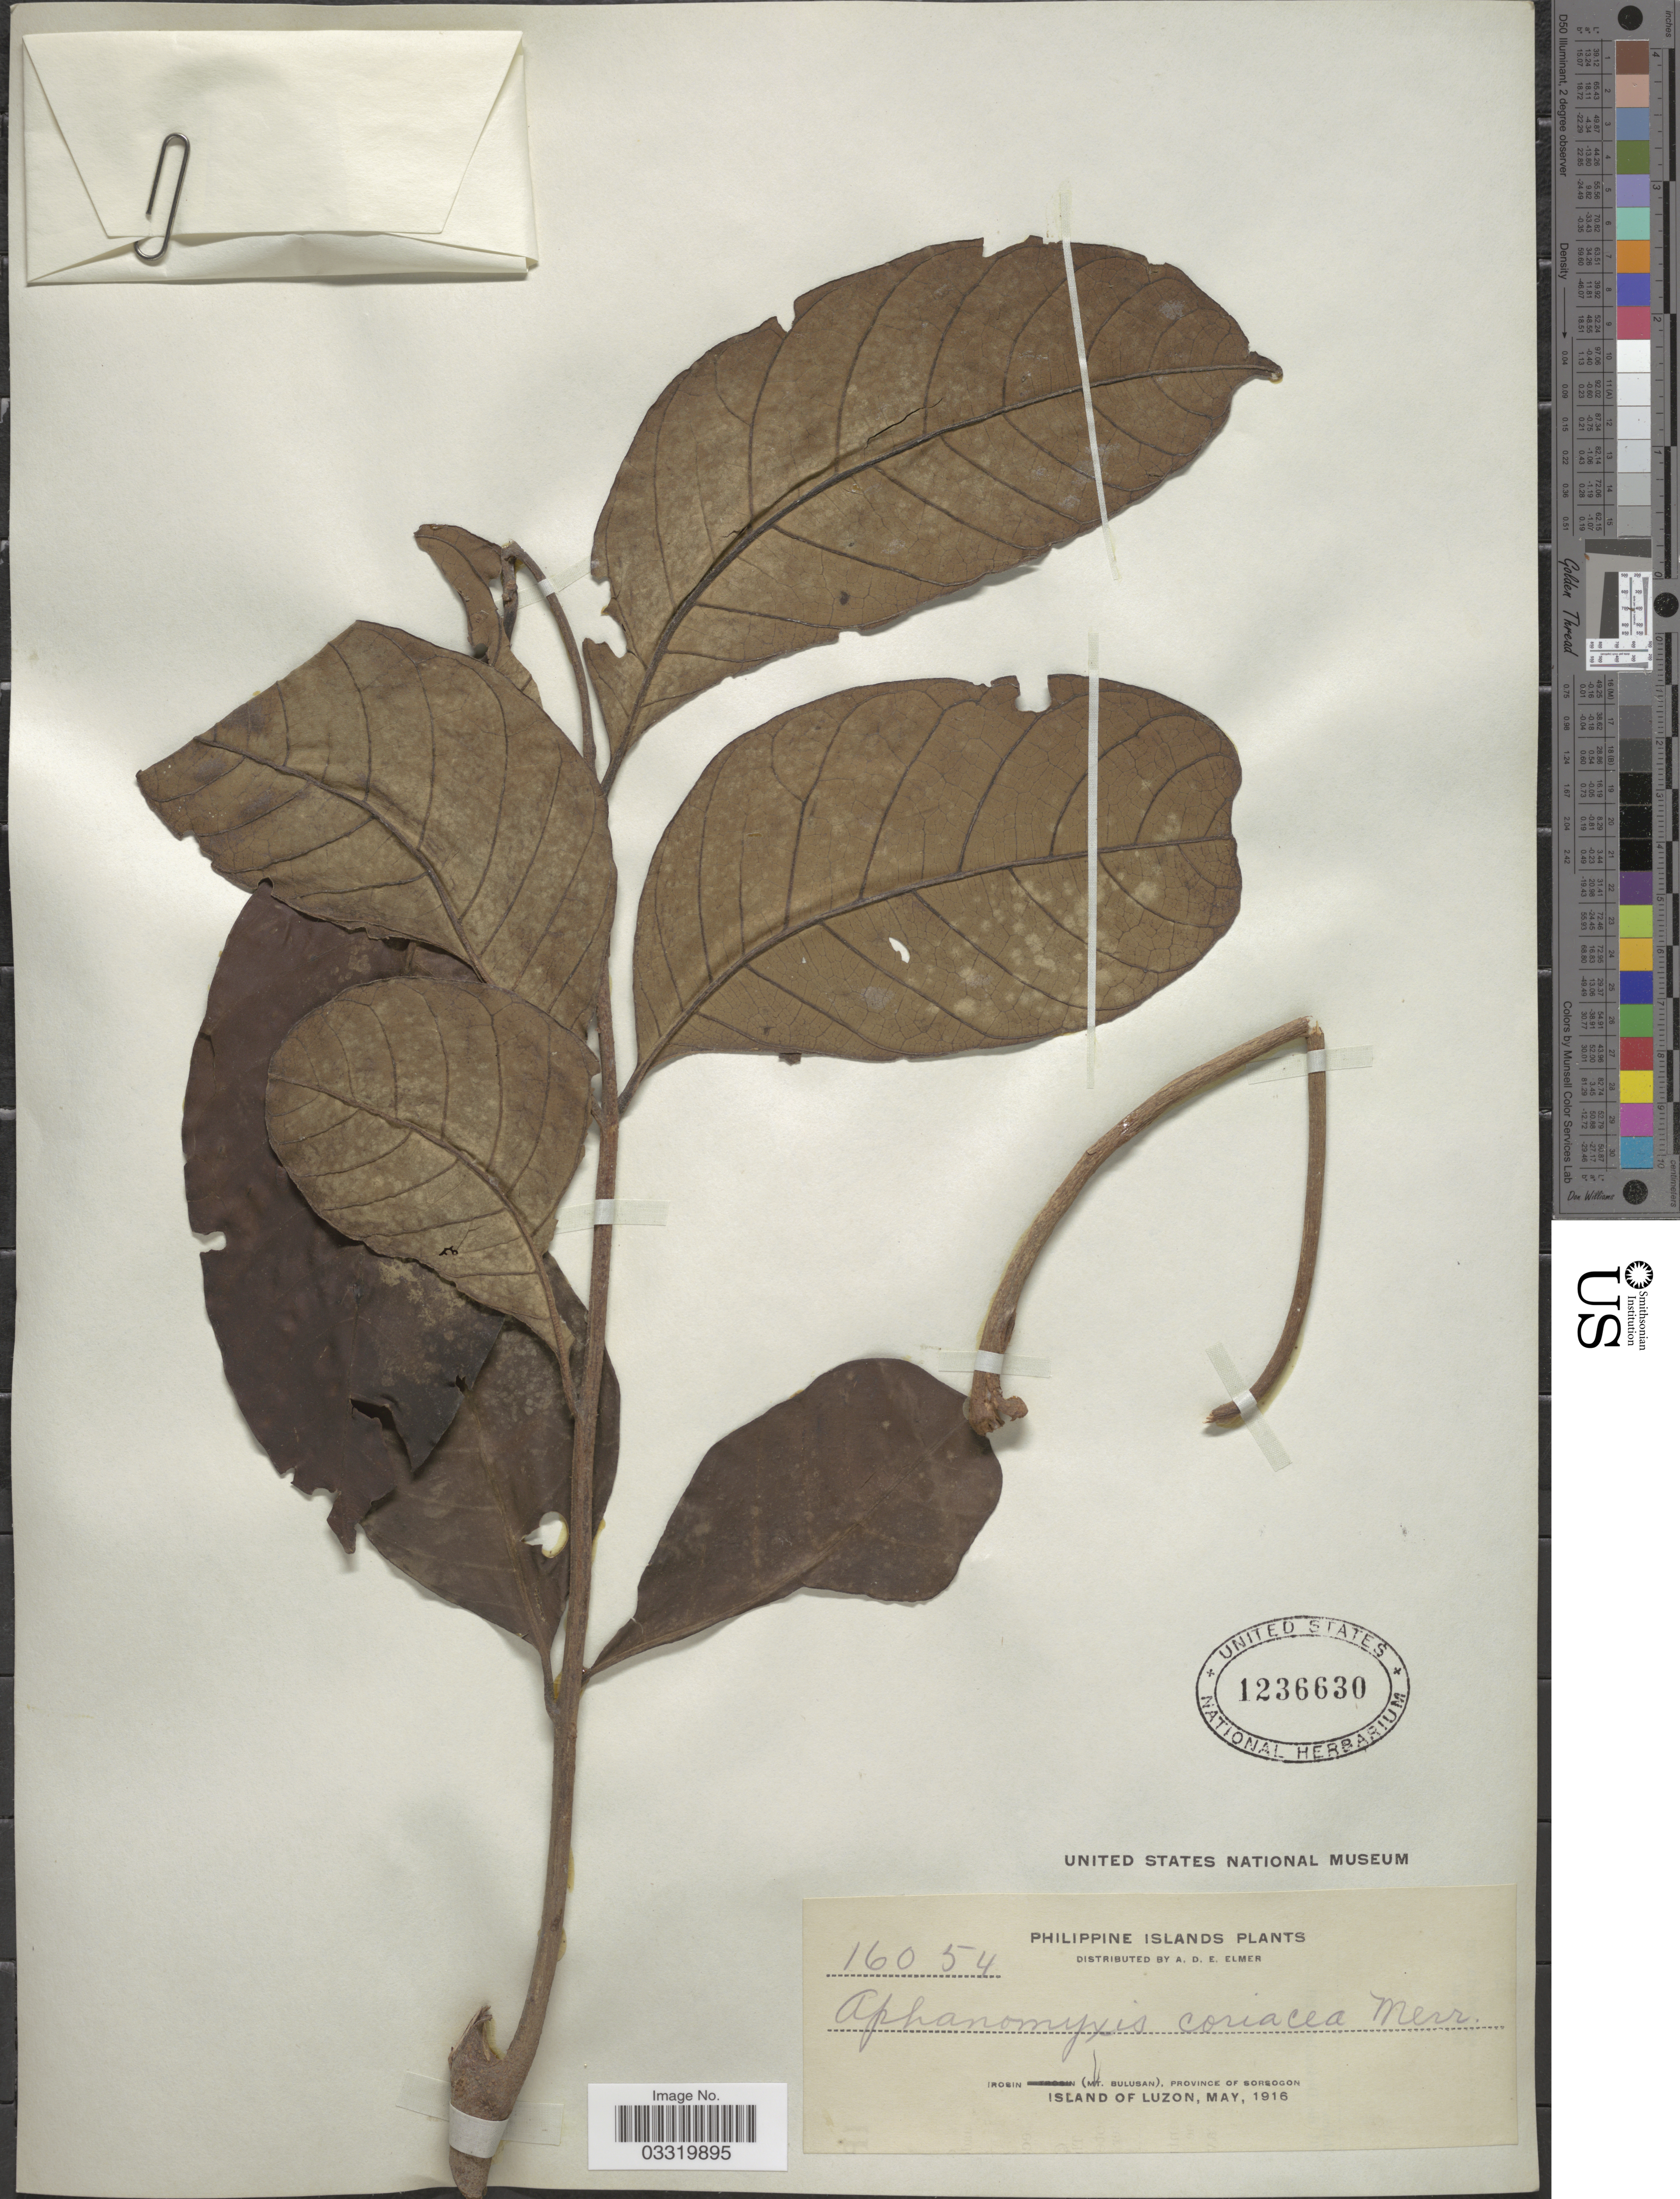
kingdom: Plantae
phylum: Tracheophyta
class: Magnoliopsida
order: Sapindales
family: Meliaceae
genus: Aphanamixis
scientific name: Aphanamixis polystachya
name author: (Wall.) R. Parker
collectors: A. D. E. Elmer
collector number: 16054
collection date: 1916-05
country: Philippines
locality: Irosin (Mt. Bulusan), Province of Sorsogon, Island of Luzon.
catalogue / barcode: US 1236630